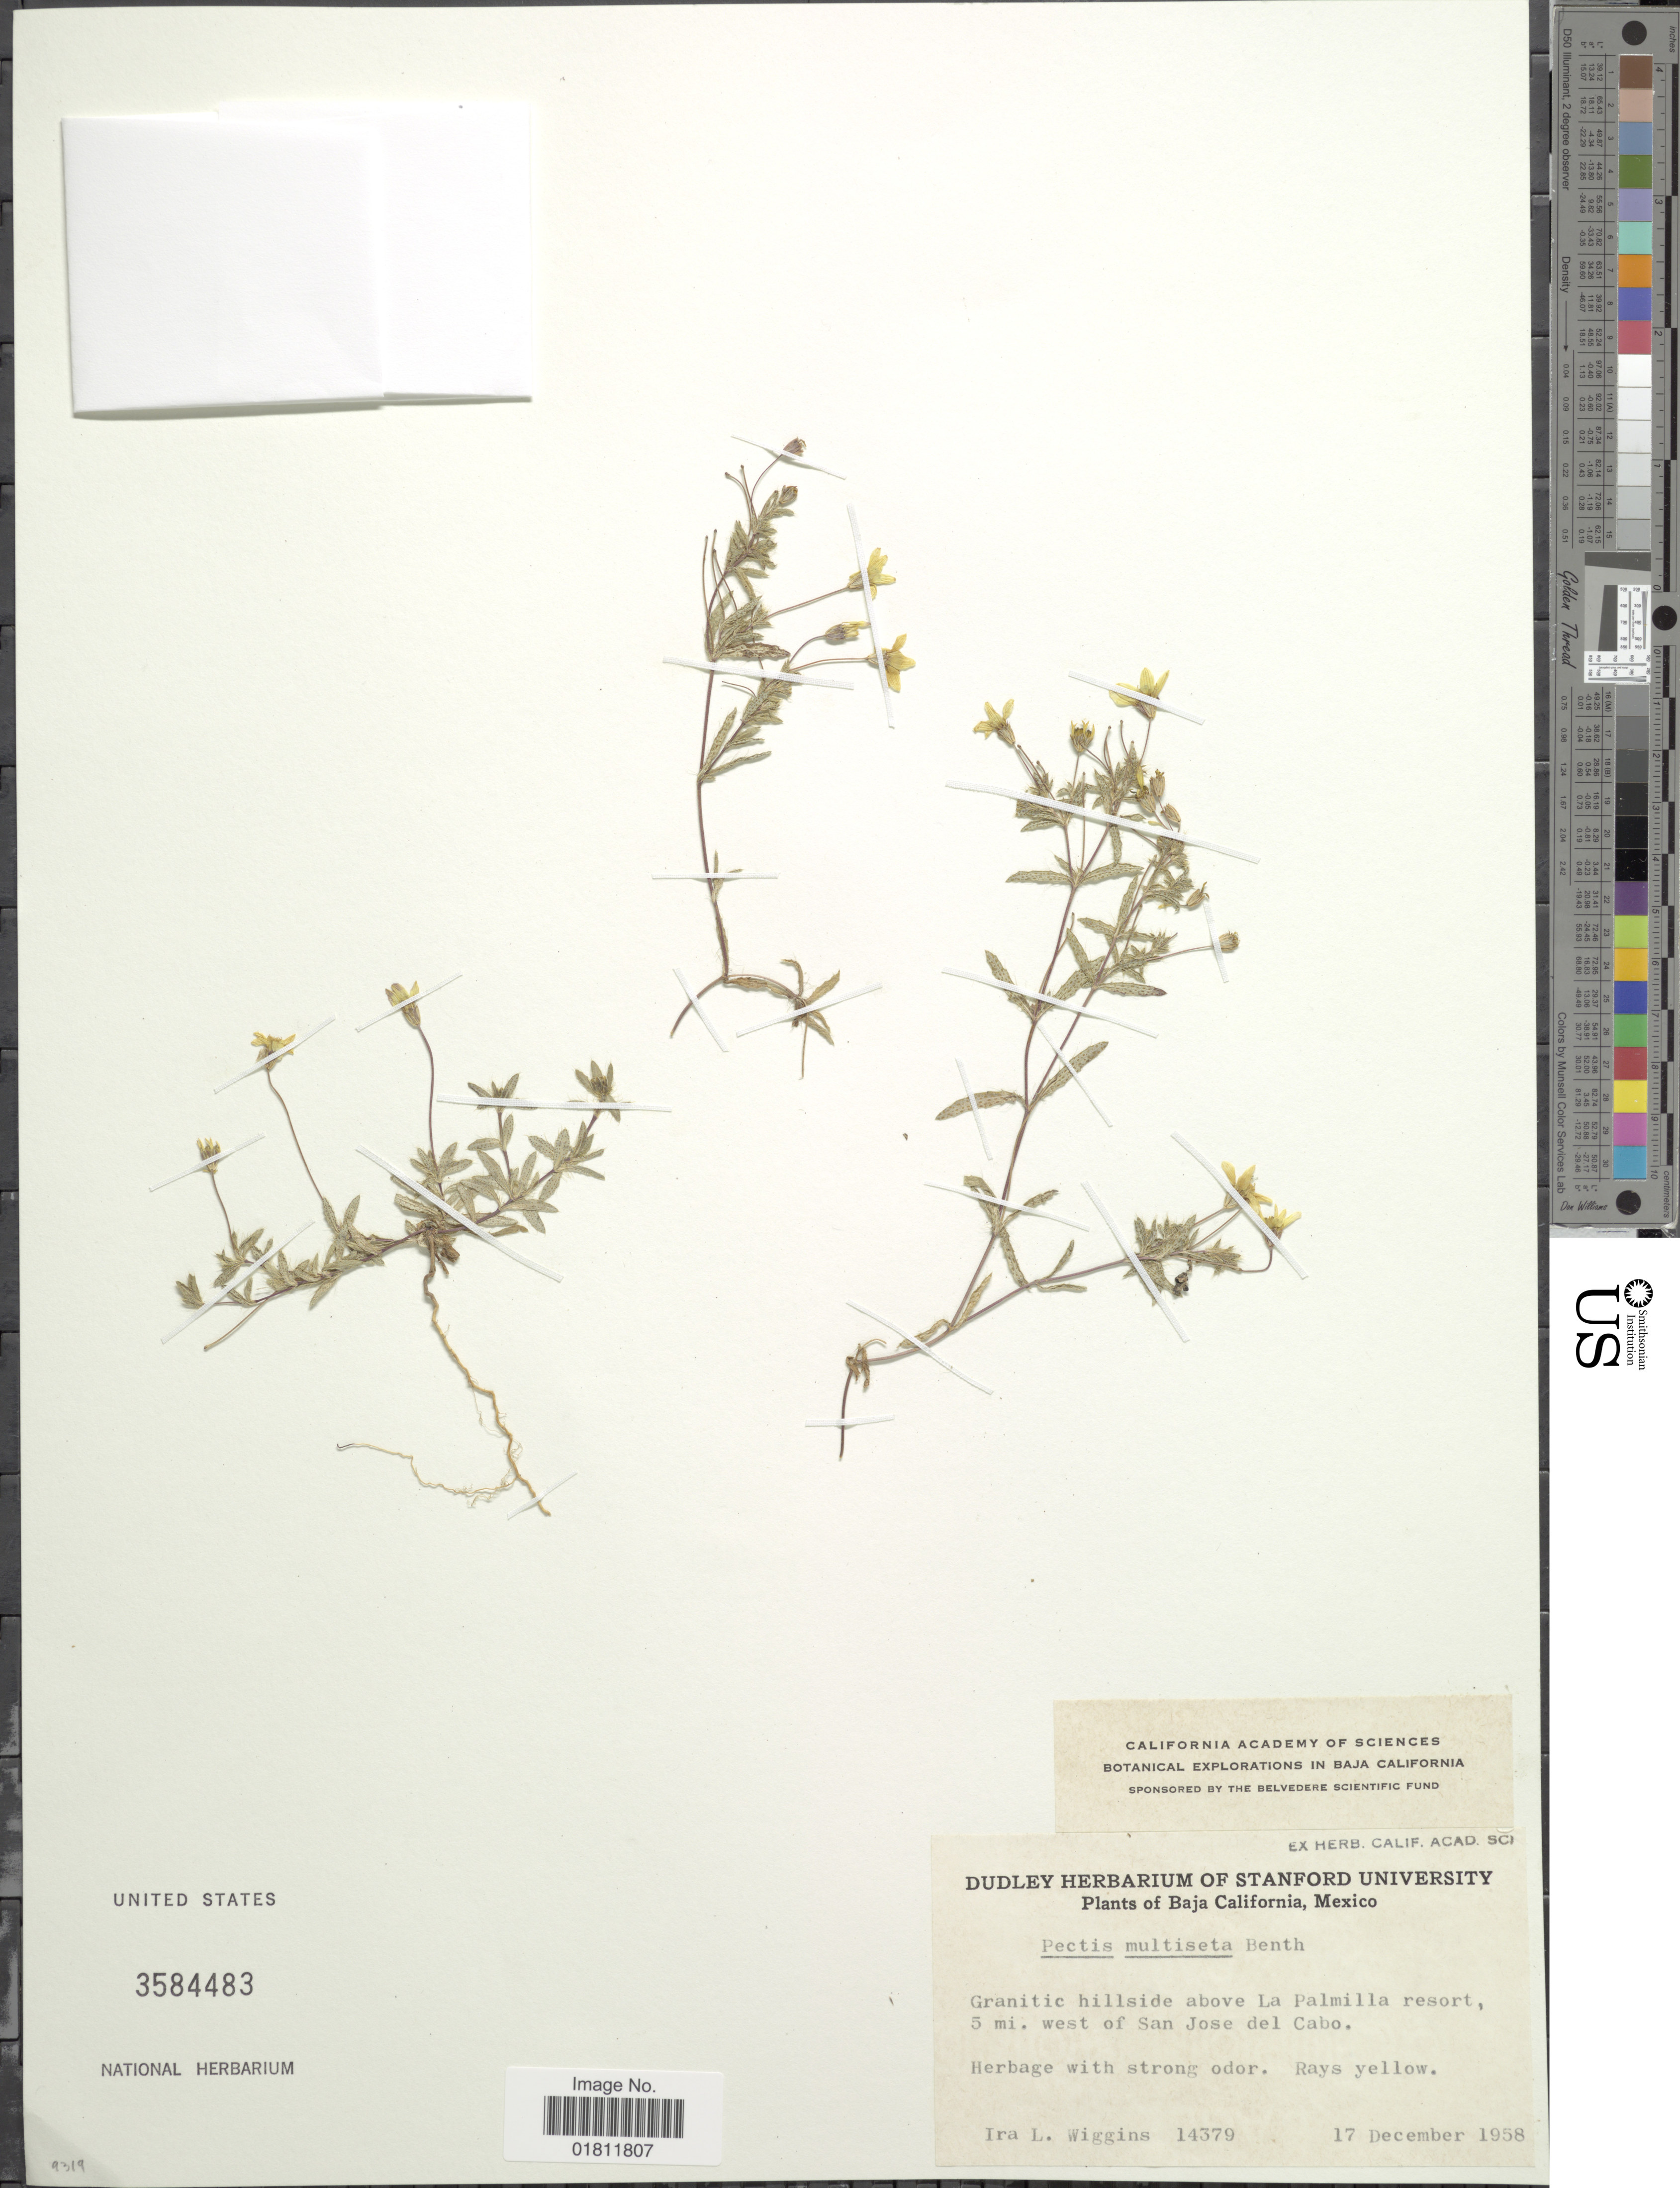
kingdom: Plantae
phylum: Tracheophyta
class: Magnoliopsida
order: Asterales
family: Asteraceae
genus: Pectis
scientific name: Pectis multiceps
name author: Urb.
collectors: I. L. Wiggins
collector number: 14379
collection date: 1958-12-17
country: Mexico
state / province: Baja California Sur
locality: Baja California, Mexico. Granitic hillside above La Palmilla resort, 5 mi. west of San Jose del Cabo.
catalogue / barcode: US 3584483